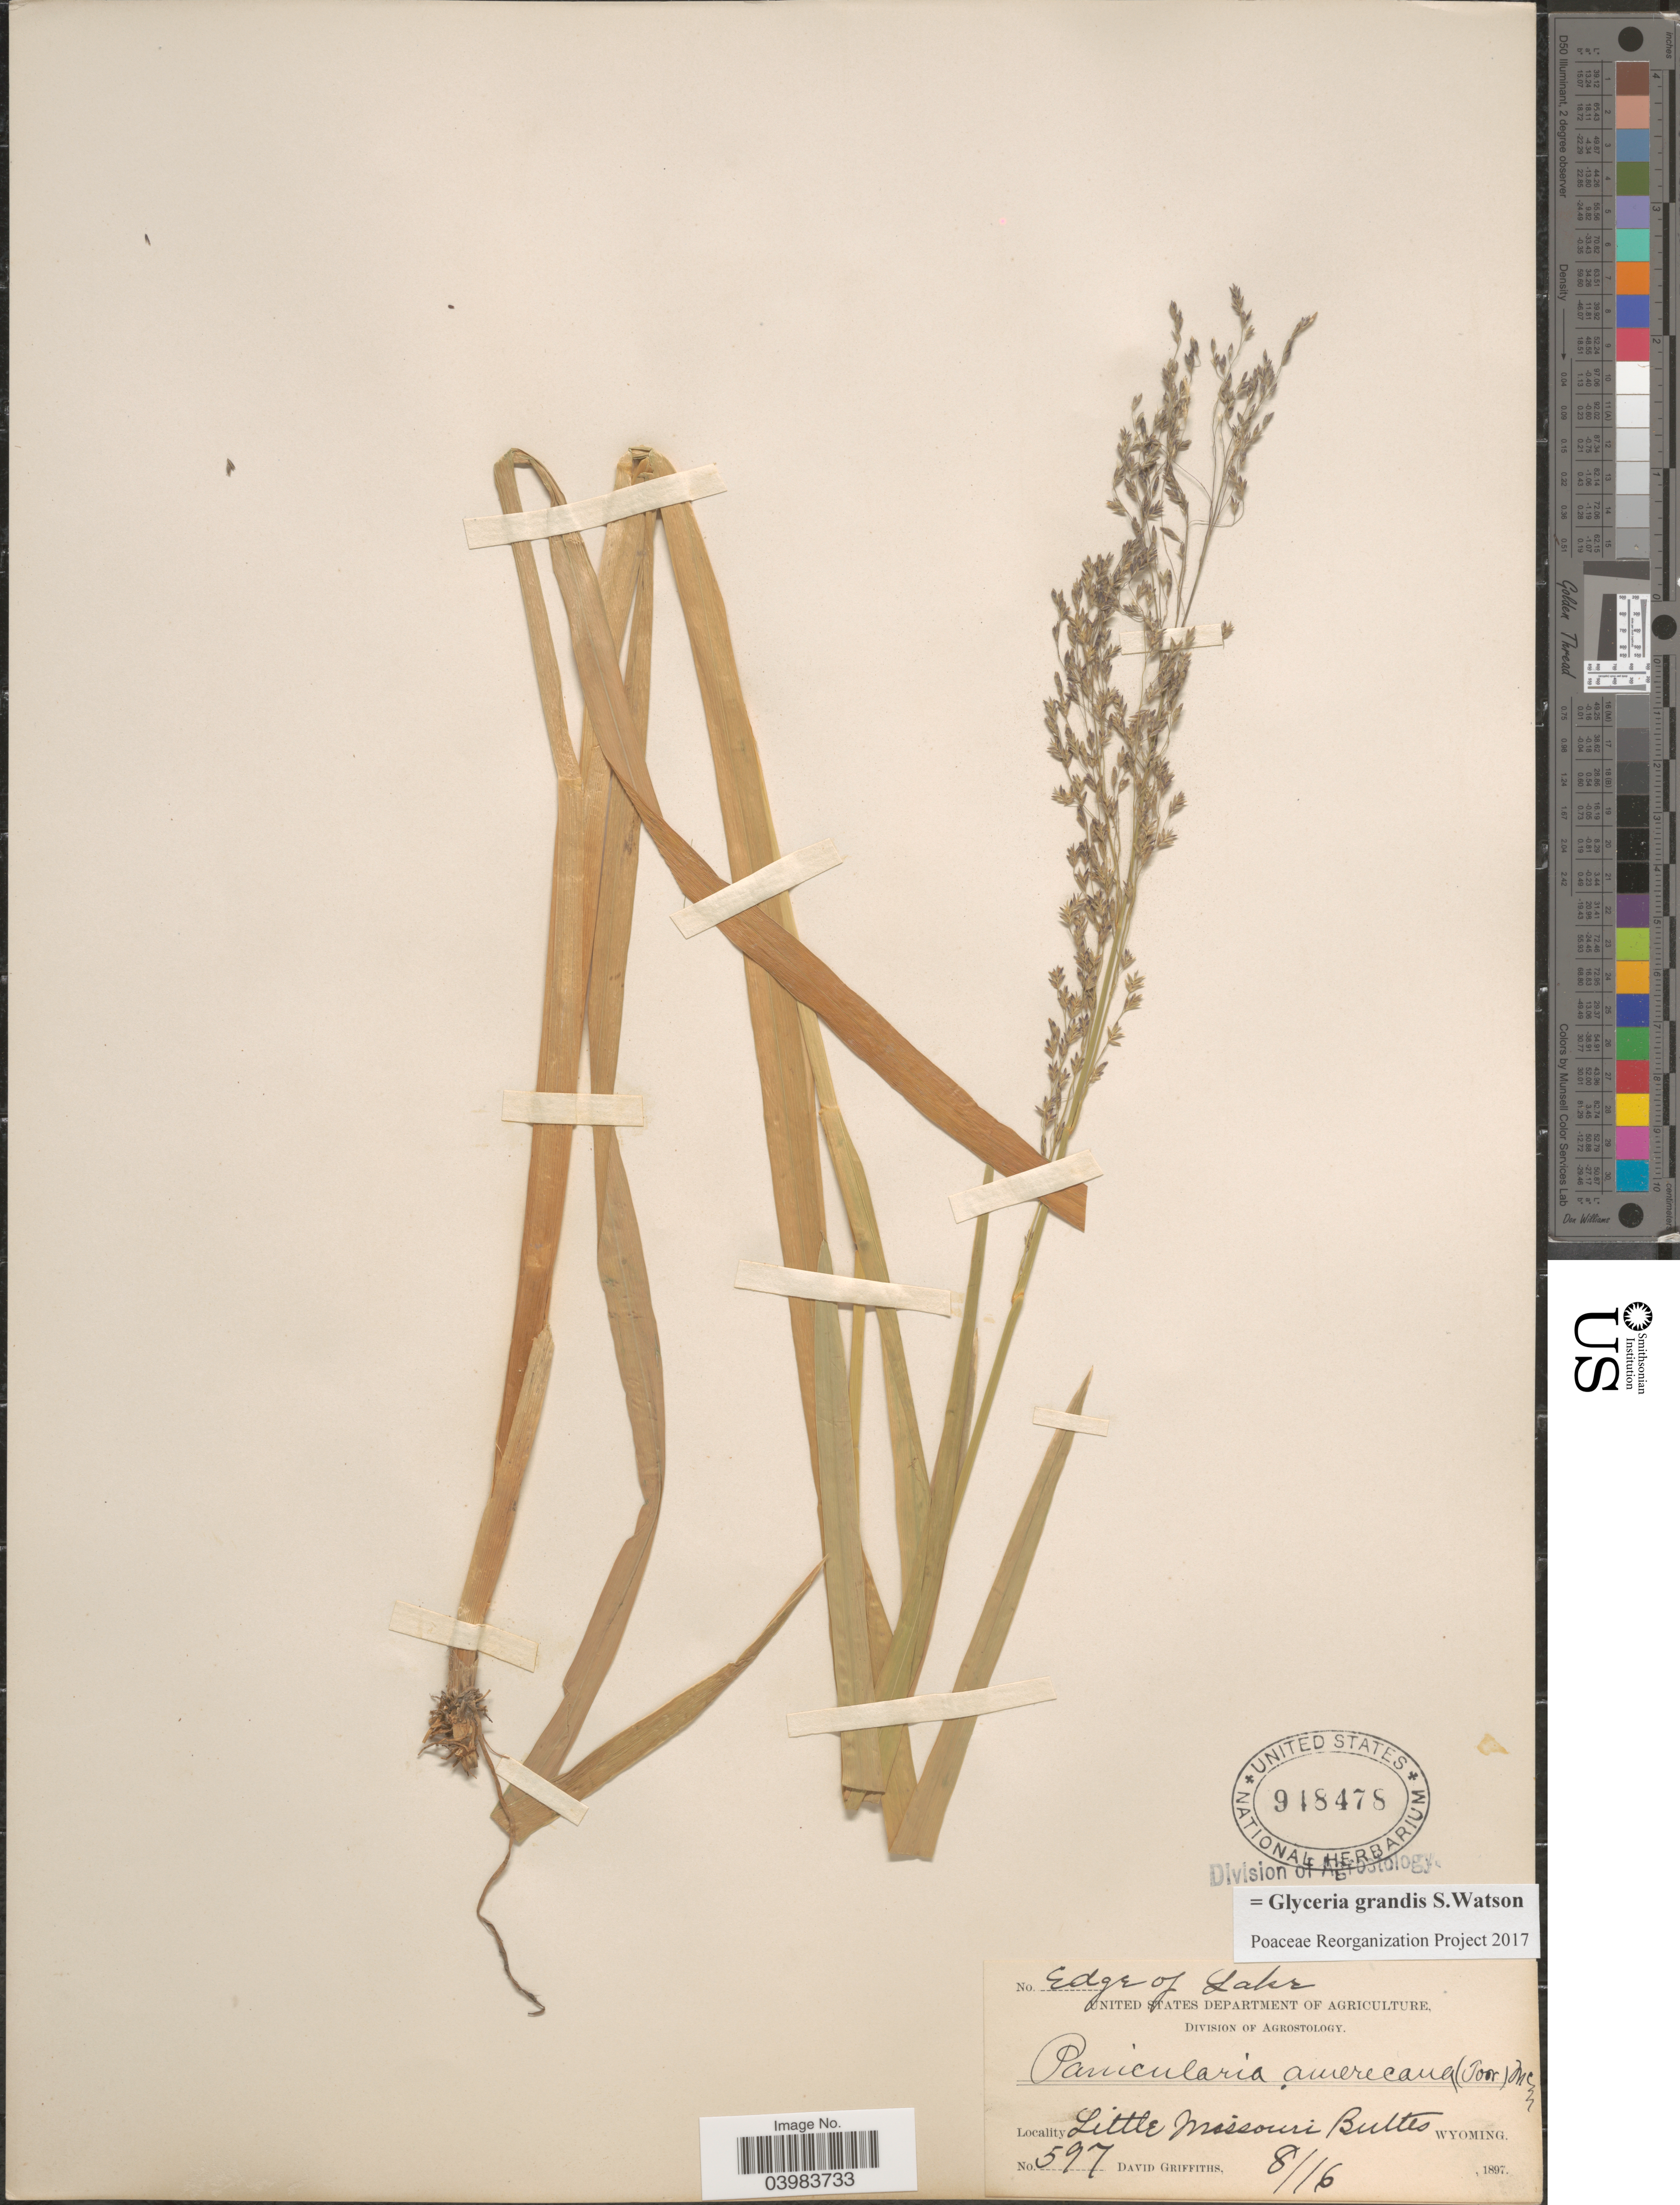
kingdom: Plantae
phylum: Tracheophyta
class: Liliopsida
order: Poales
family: Poaceae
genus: Glyceria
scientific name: Glyceria grandis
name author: S. Watson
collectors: D. Griffiths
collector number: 597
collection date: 1897-08-16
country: United States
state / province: Wyoming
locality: Edge of Lake. Little Missouri Buttes.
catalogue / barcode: US 948478